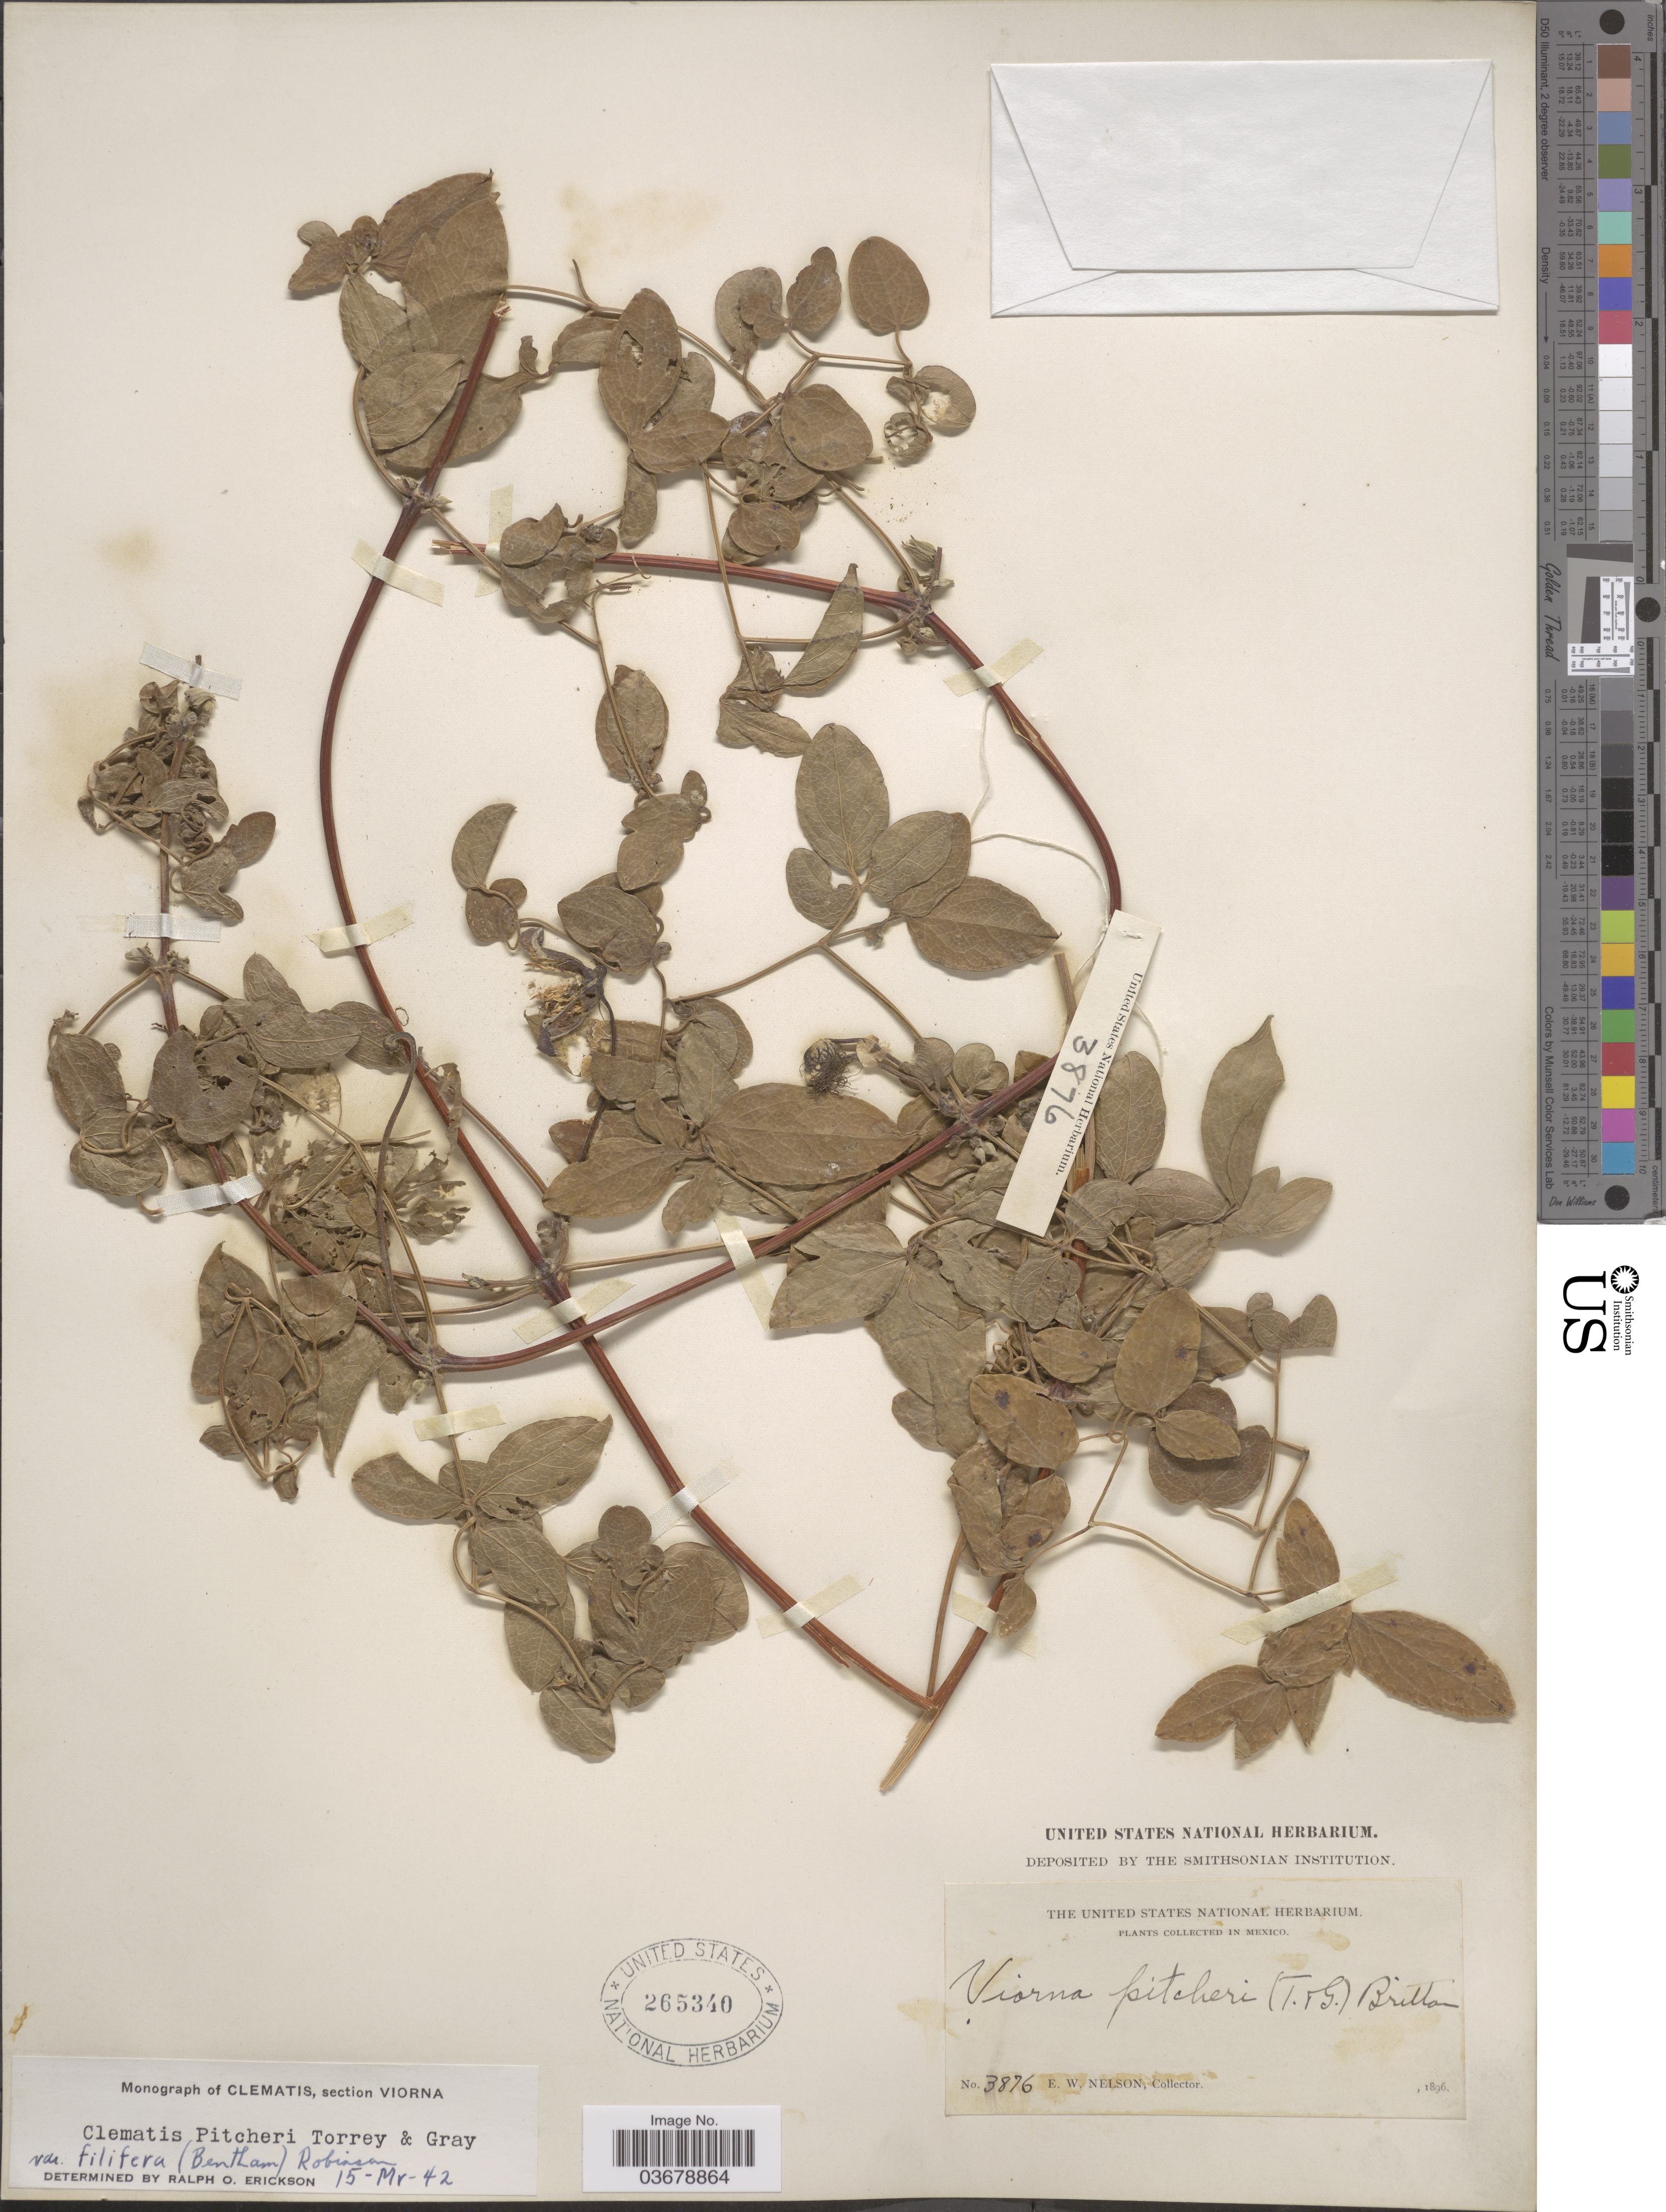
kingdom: Plantae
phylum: Tracheophyta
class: Magnoliopsida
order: Ranunculales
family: Ranunculaceae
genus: Clematis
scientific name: Clematis pitcheri var. filifera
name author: (Benth.) B.L. Rob.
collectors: E. W. Nelson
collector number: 3876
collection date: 1896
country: Mexico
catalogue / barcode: US 265340